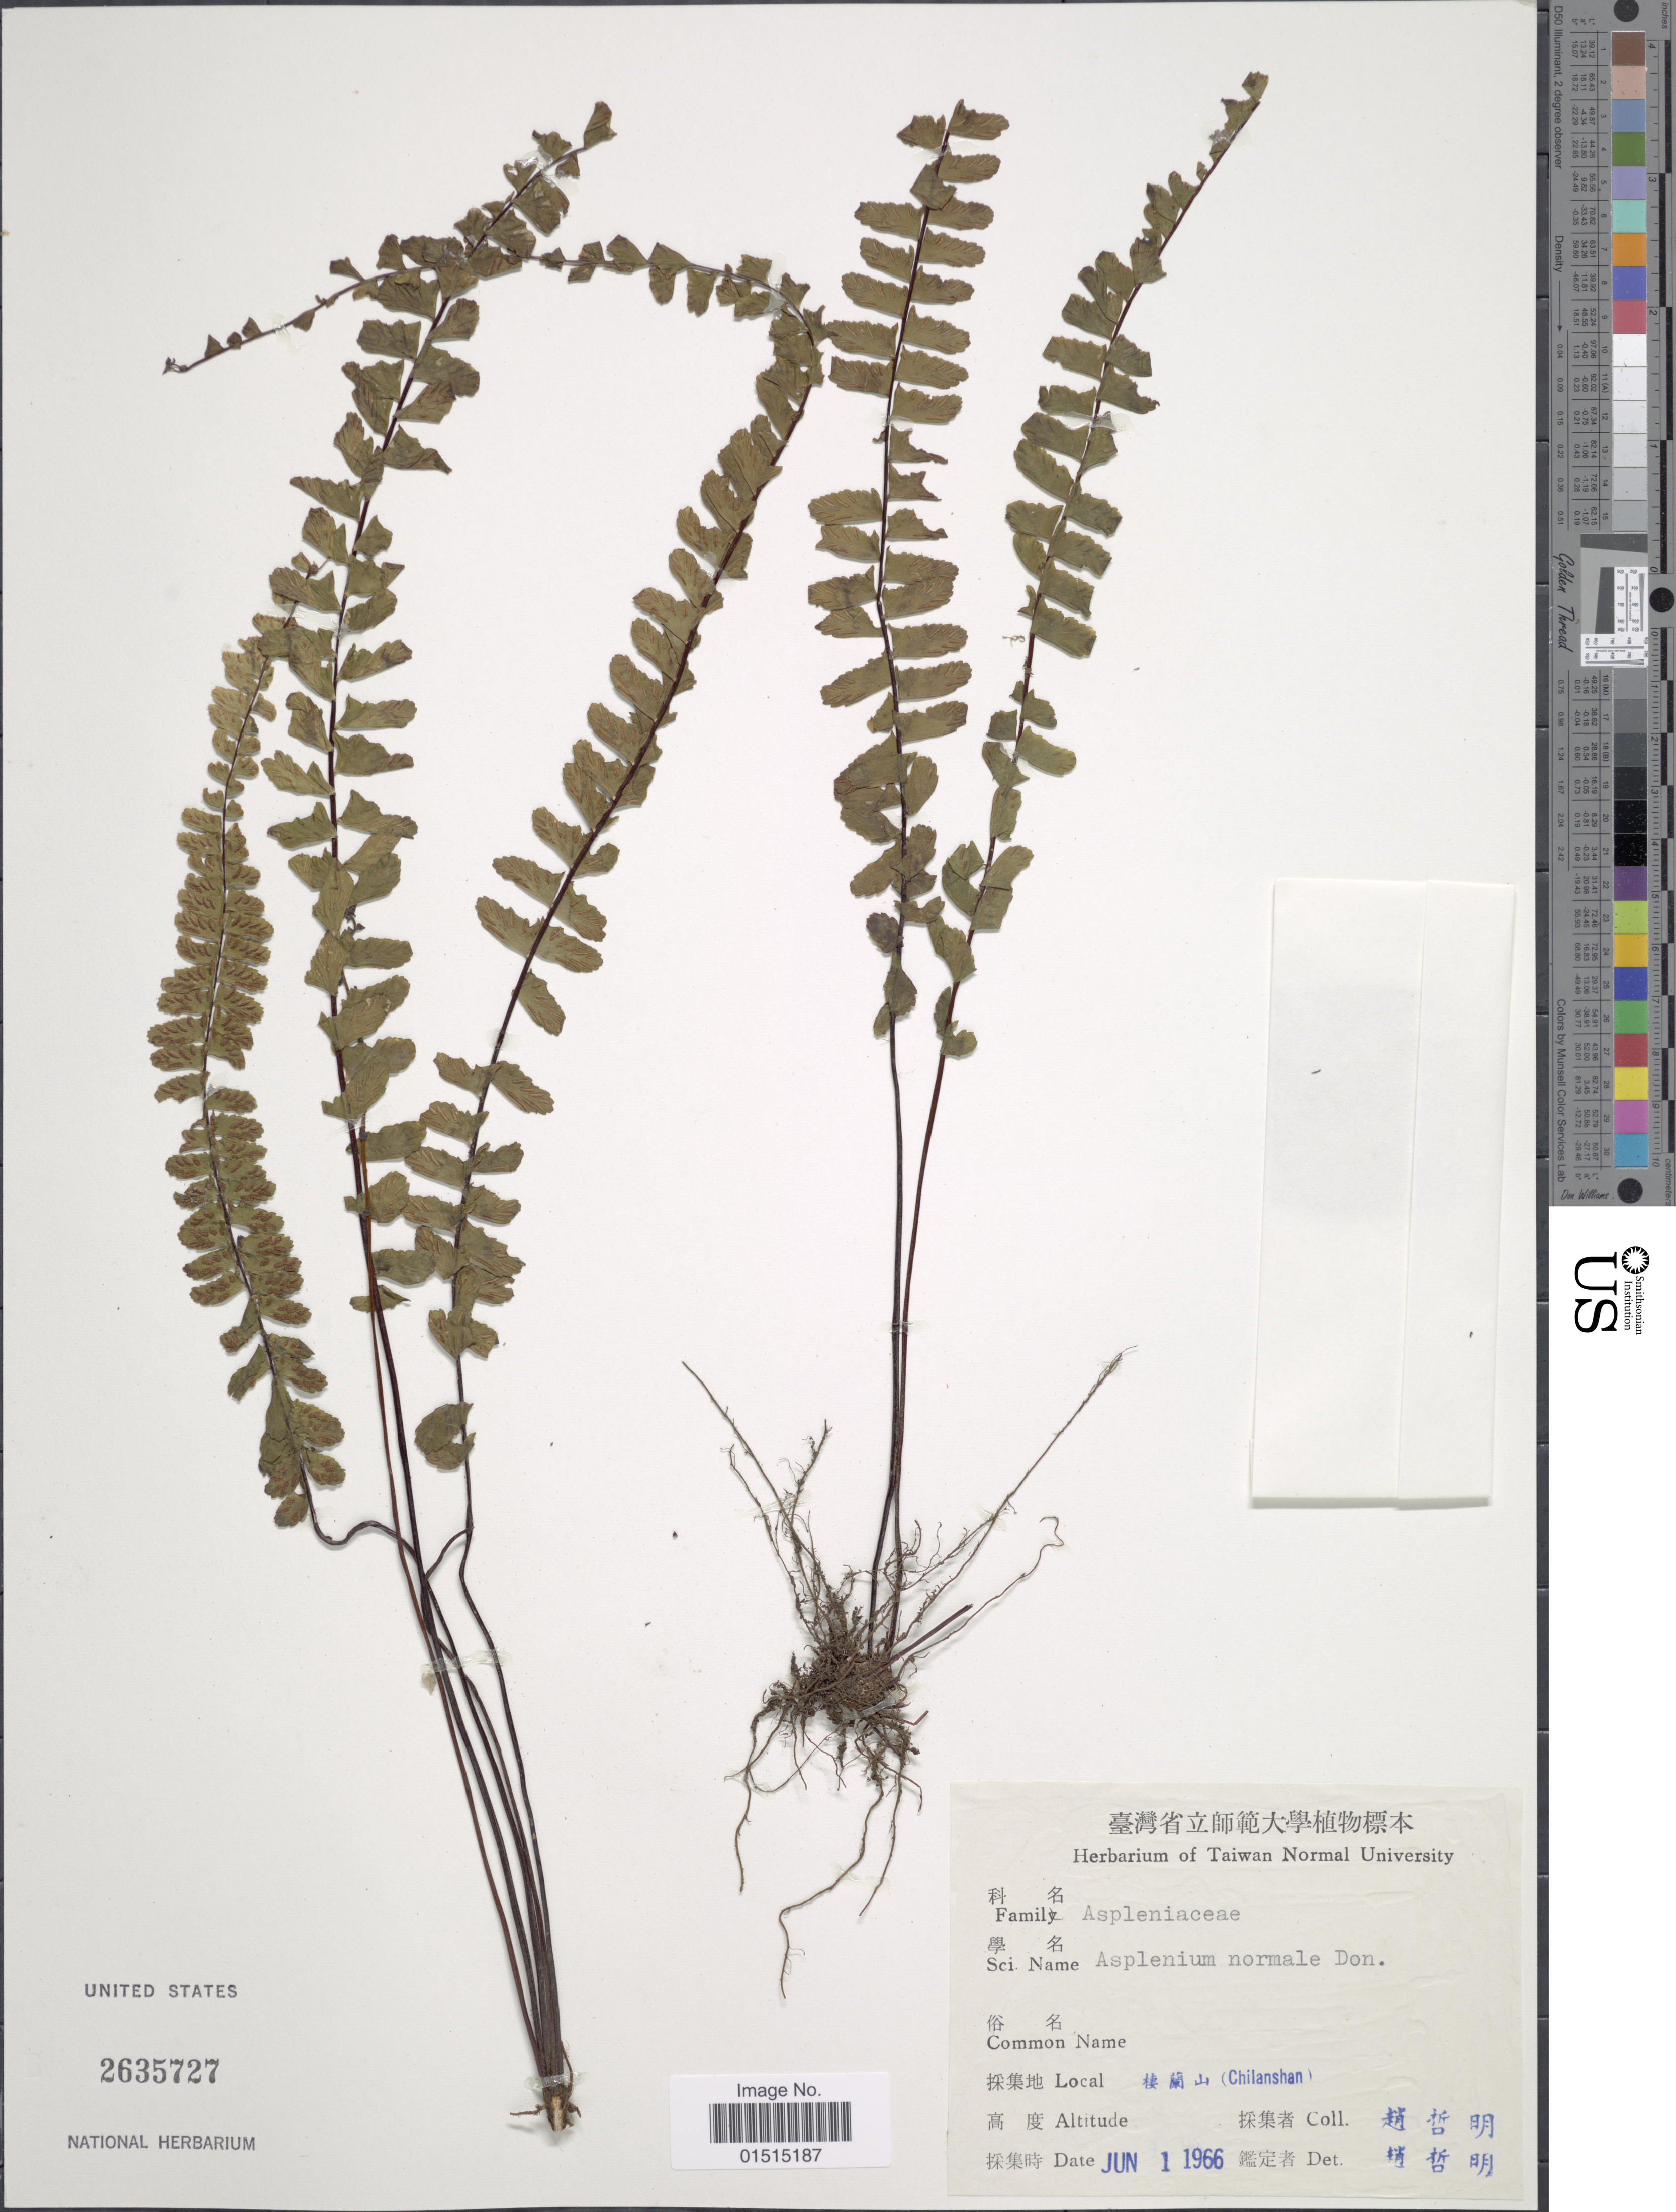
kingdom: Plantae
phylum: Tracheophyta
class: Polypodiopsida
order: Polypodiales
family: Aspleniaceae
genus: Asplenium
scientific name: Asplenium normale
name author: D. Don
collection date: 1966-06-01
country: Taiwan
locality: Chilanshan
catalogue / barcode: US 2635727